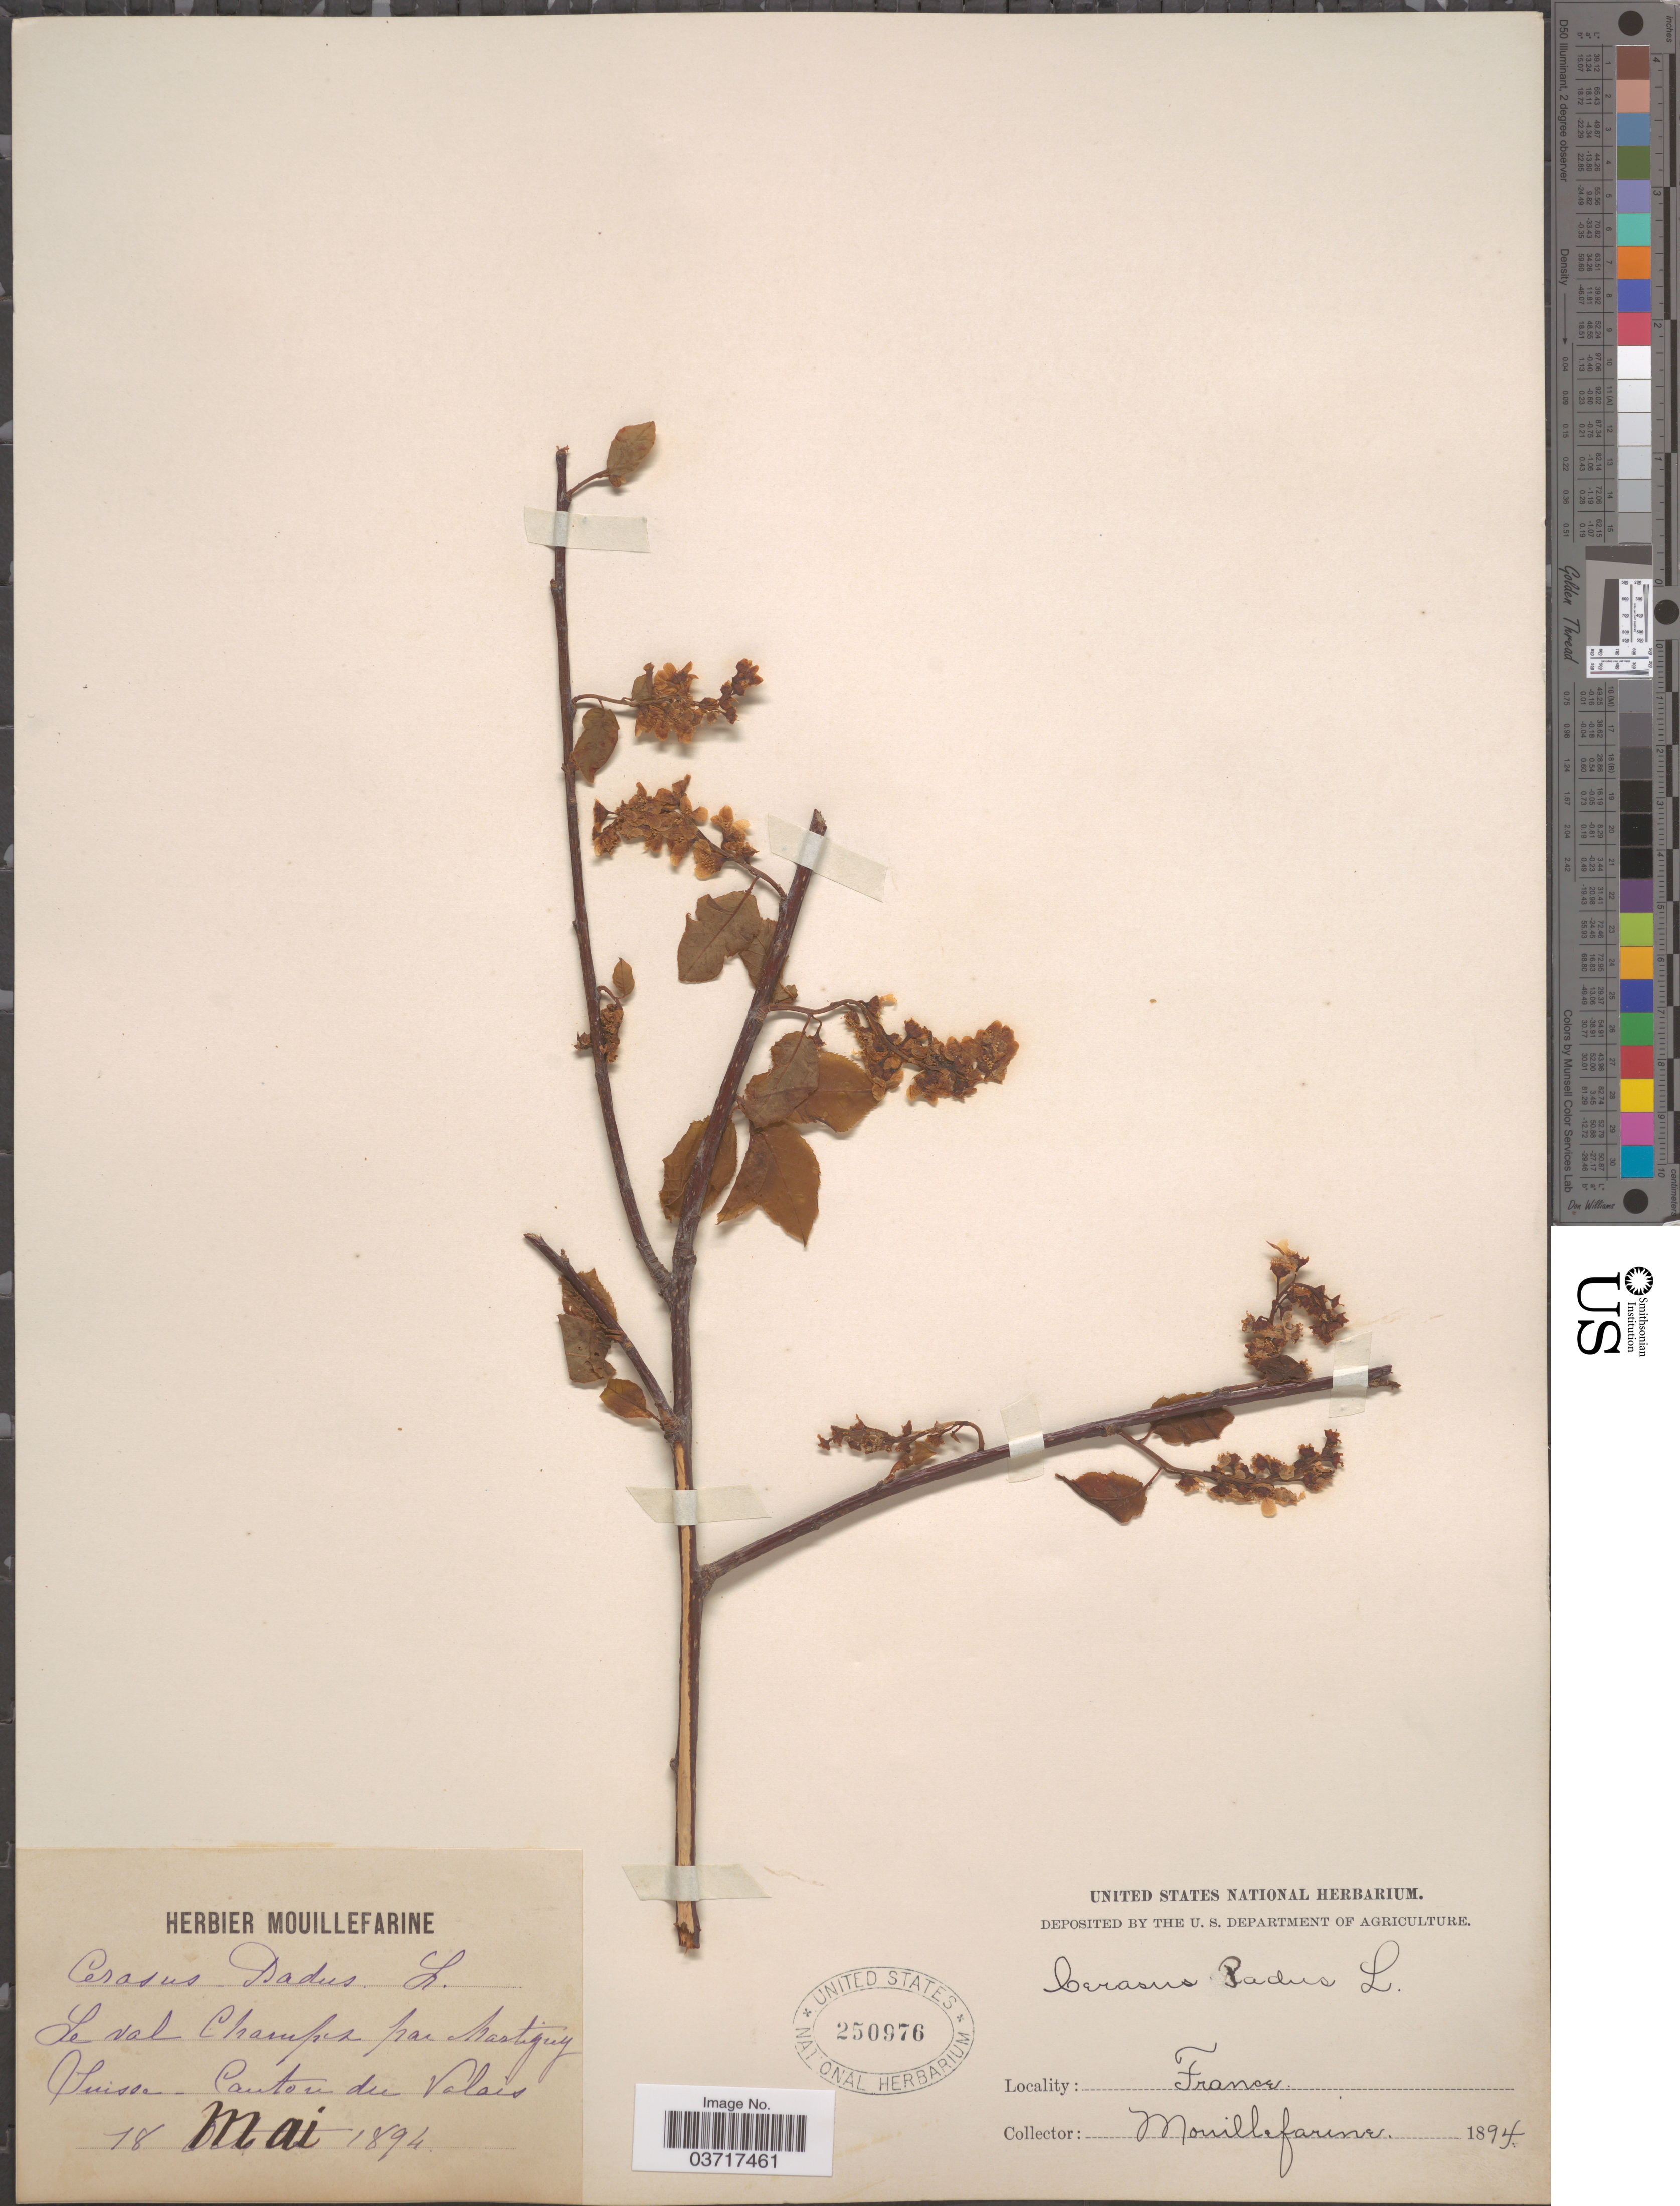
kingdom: Plantae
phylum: Tracheophyta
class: Magnoliopsida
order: Rosales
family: Rosaceae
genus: Prunus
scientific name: Prunus padus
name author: L.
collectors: A. Mouillefarine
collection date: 1894-05-18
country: Switzerland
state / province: Valais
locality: Le val Champez par Mastiguy Suisse - Canton du Valais.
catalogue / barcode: US 250976